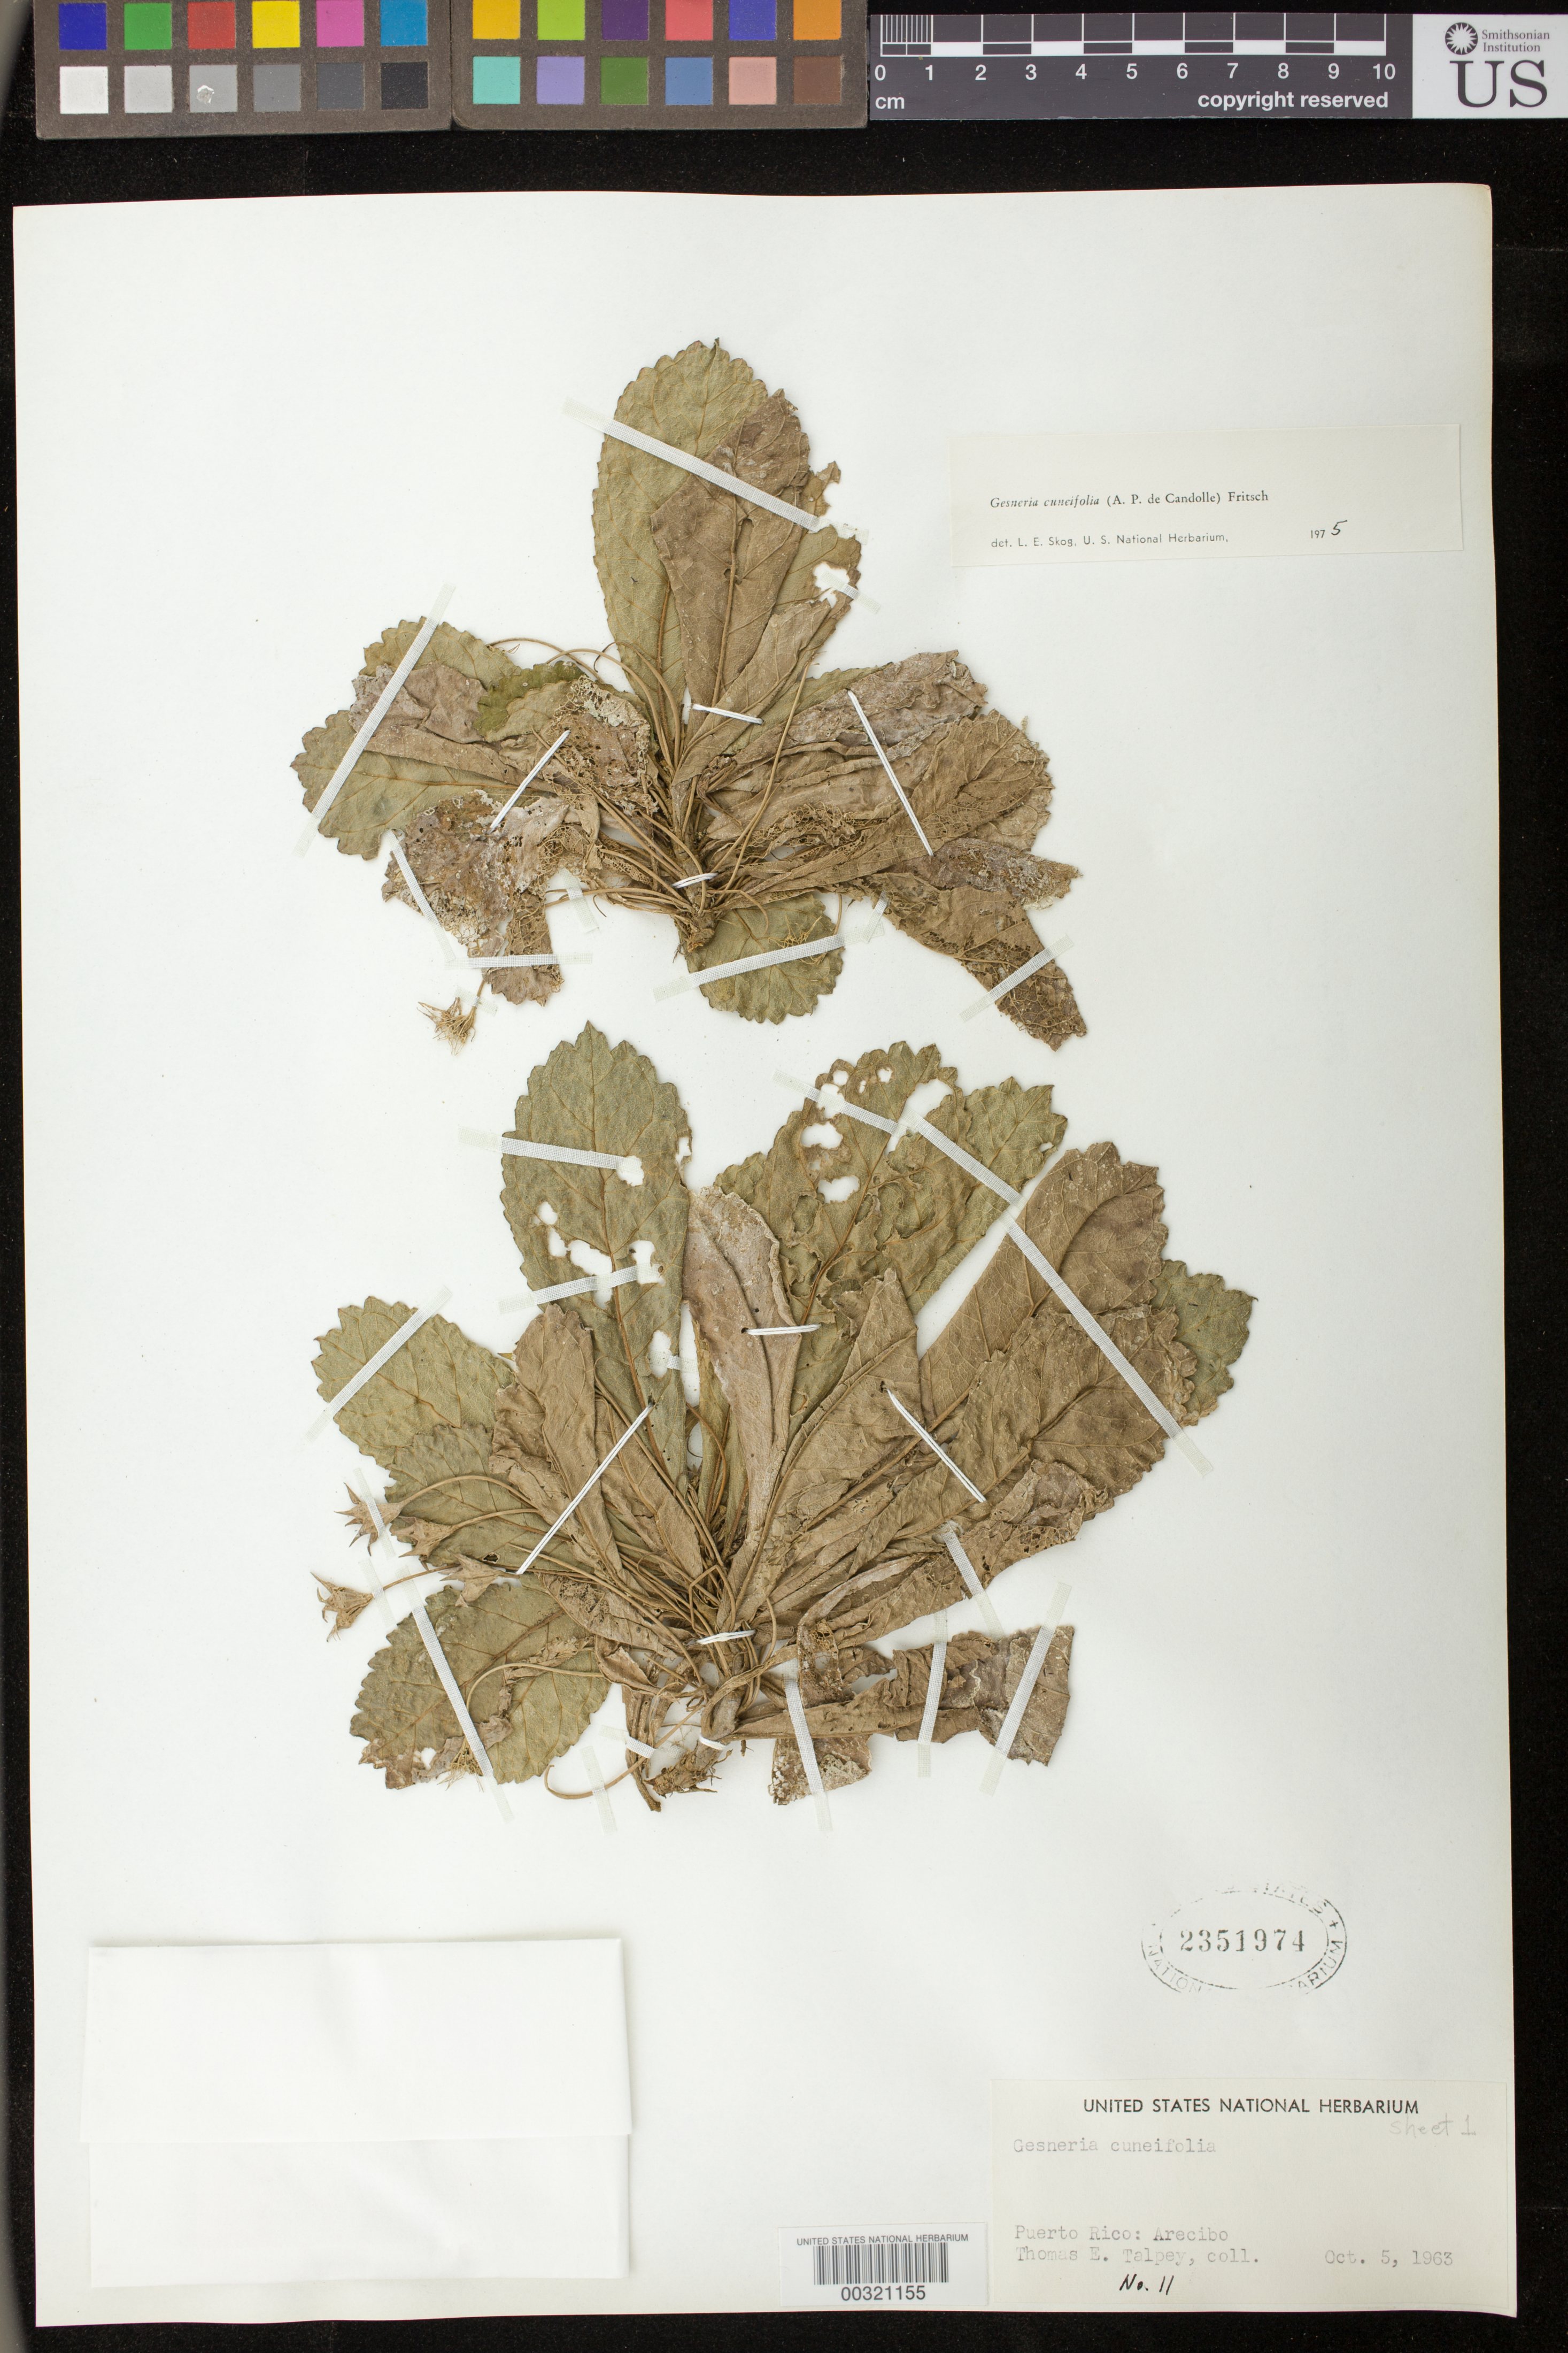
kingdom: Plantae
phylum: Tracheophyta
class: Magnoliopsida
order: Lamiales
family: Gesneriaceae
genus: Gesneria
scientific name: Gesneria cuneifolia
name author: (DC.) Fritsch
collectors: T. Talpey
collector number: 11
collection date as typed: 05 Oct 1963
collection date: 1963-10-05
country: Puerto Rico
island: Puerto Rico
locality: Arecibo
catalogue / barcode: US 2351974